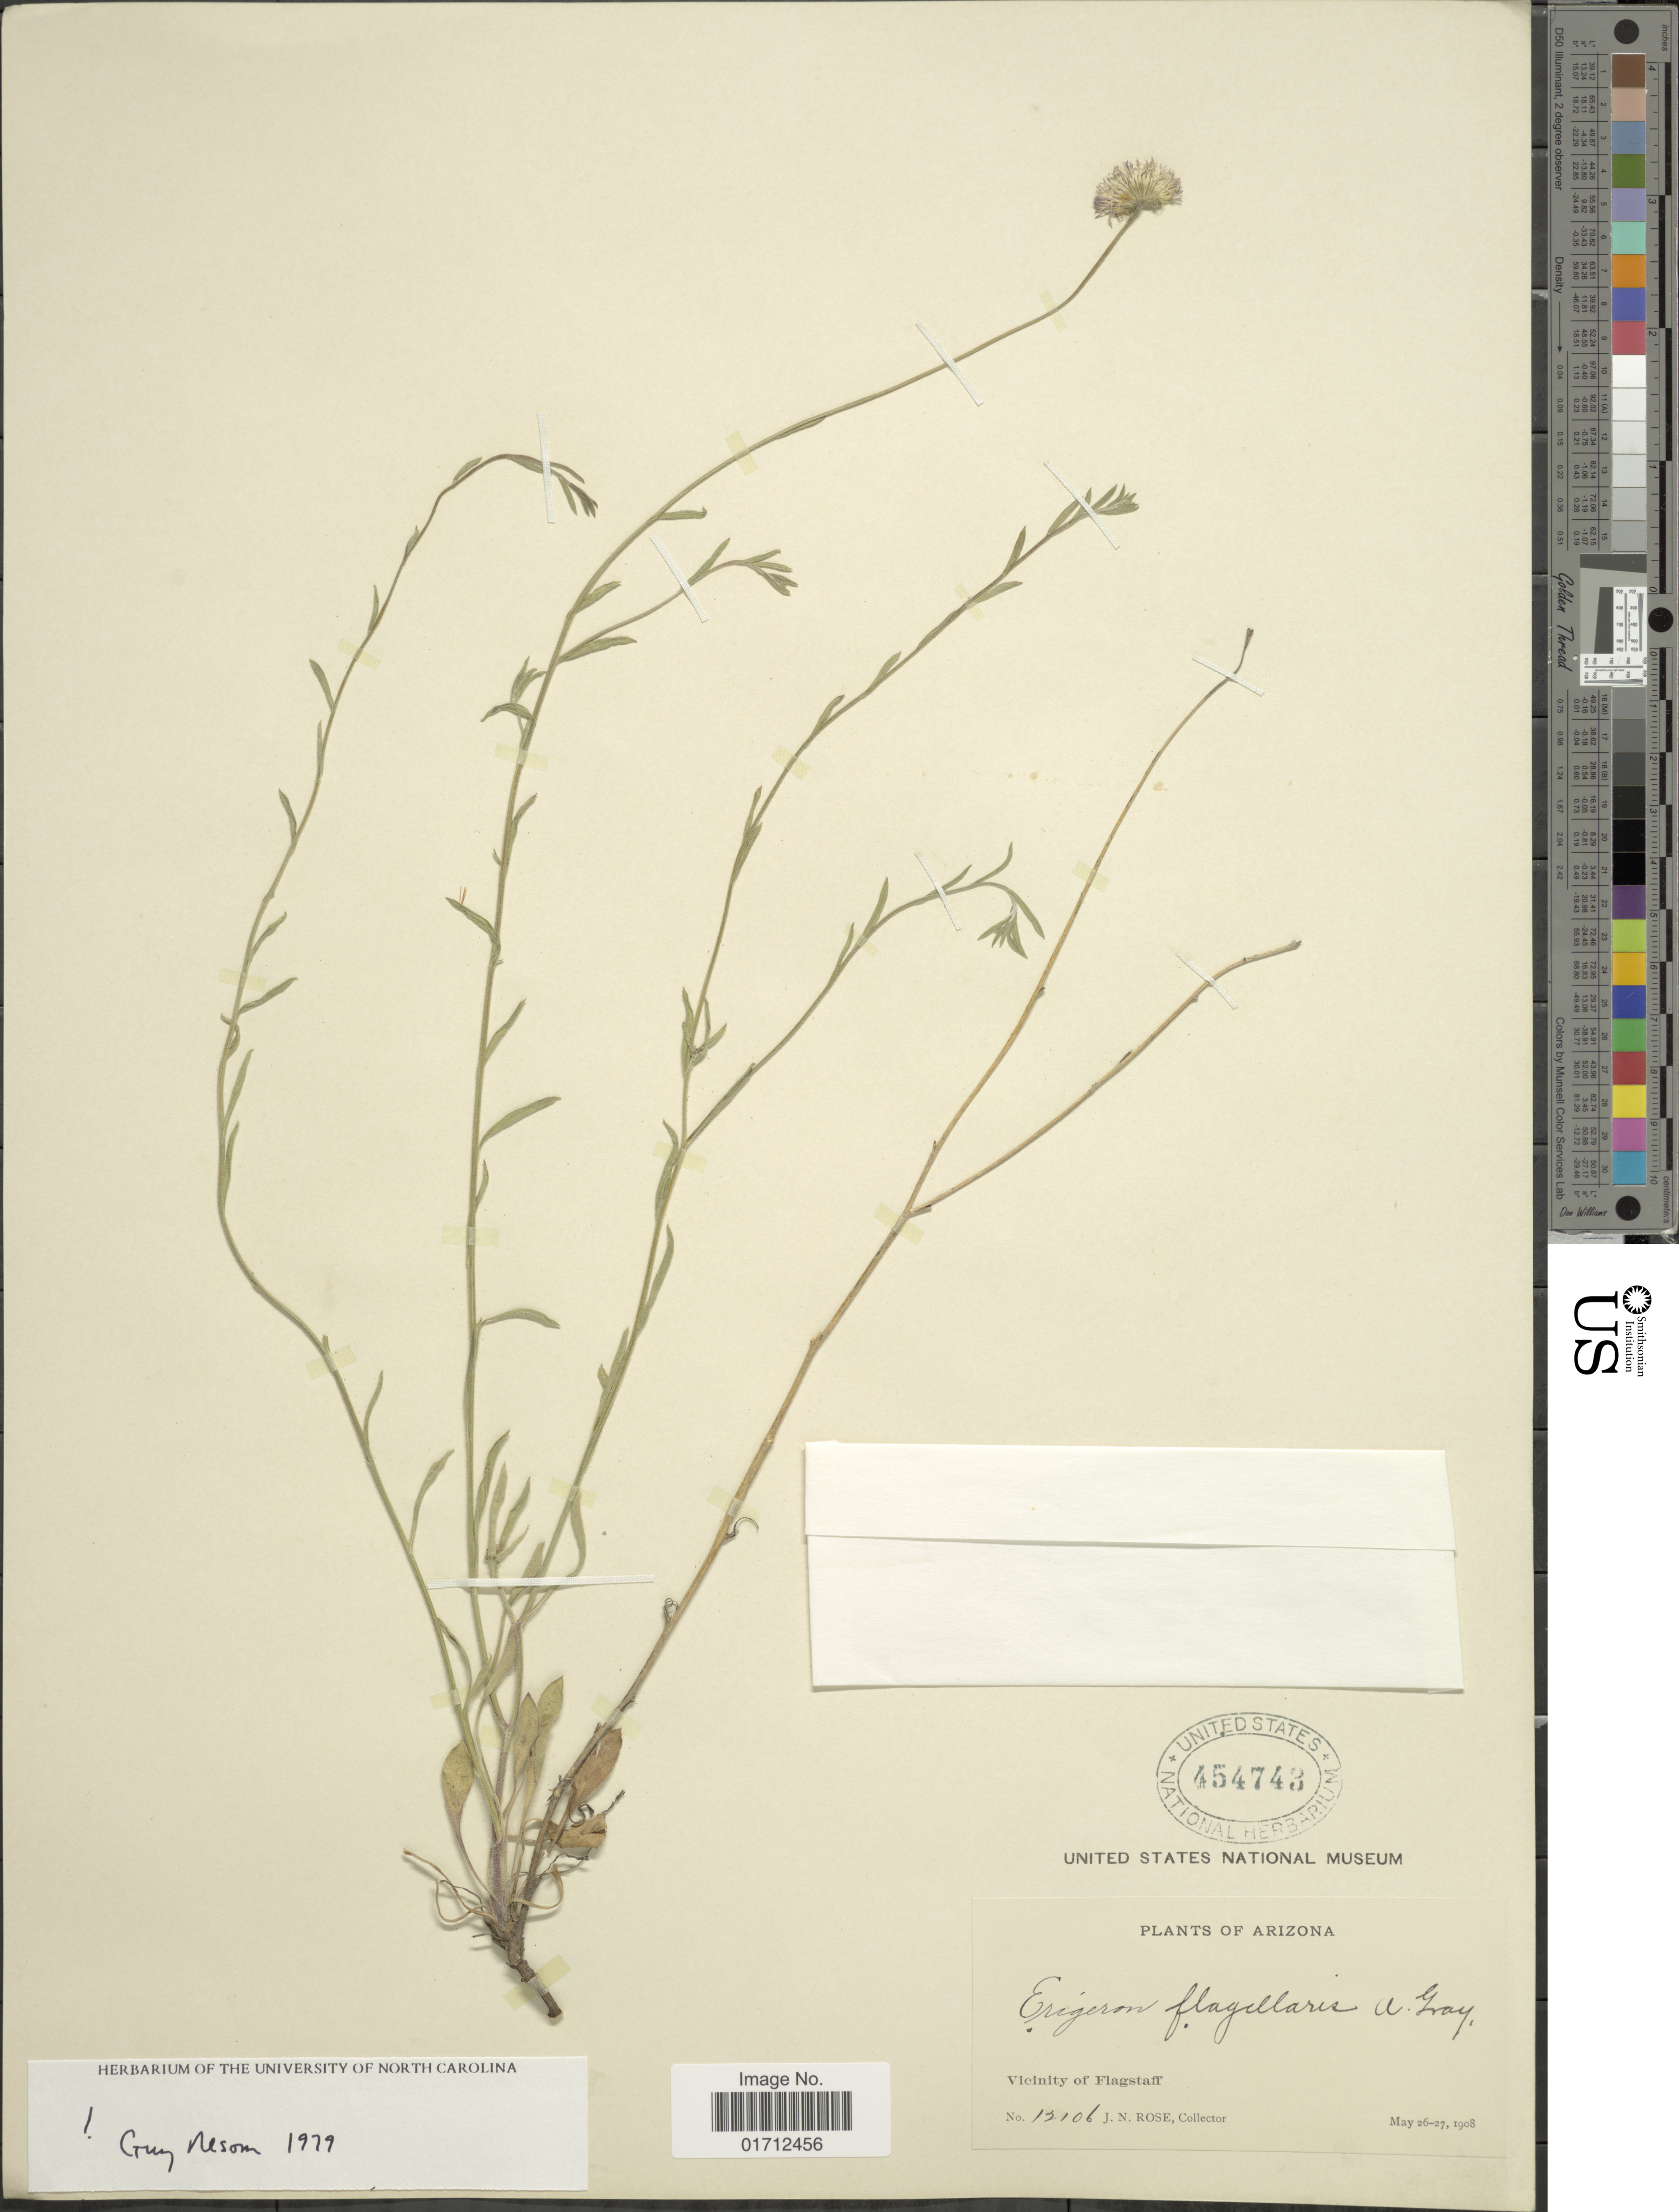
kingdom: Plantae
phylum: Tracheophyta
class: Magnoliopsida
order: Asterales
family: Asteraceae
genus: Erigeron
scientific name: Erigeron flagellaris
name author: A. Gray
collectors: J. N. Rose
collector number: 12106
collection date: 1908-05-26/1908-05-27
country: United States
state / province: Arizona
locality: Vicinity of Flagstaff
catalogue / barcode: US 454743